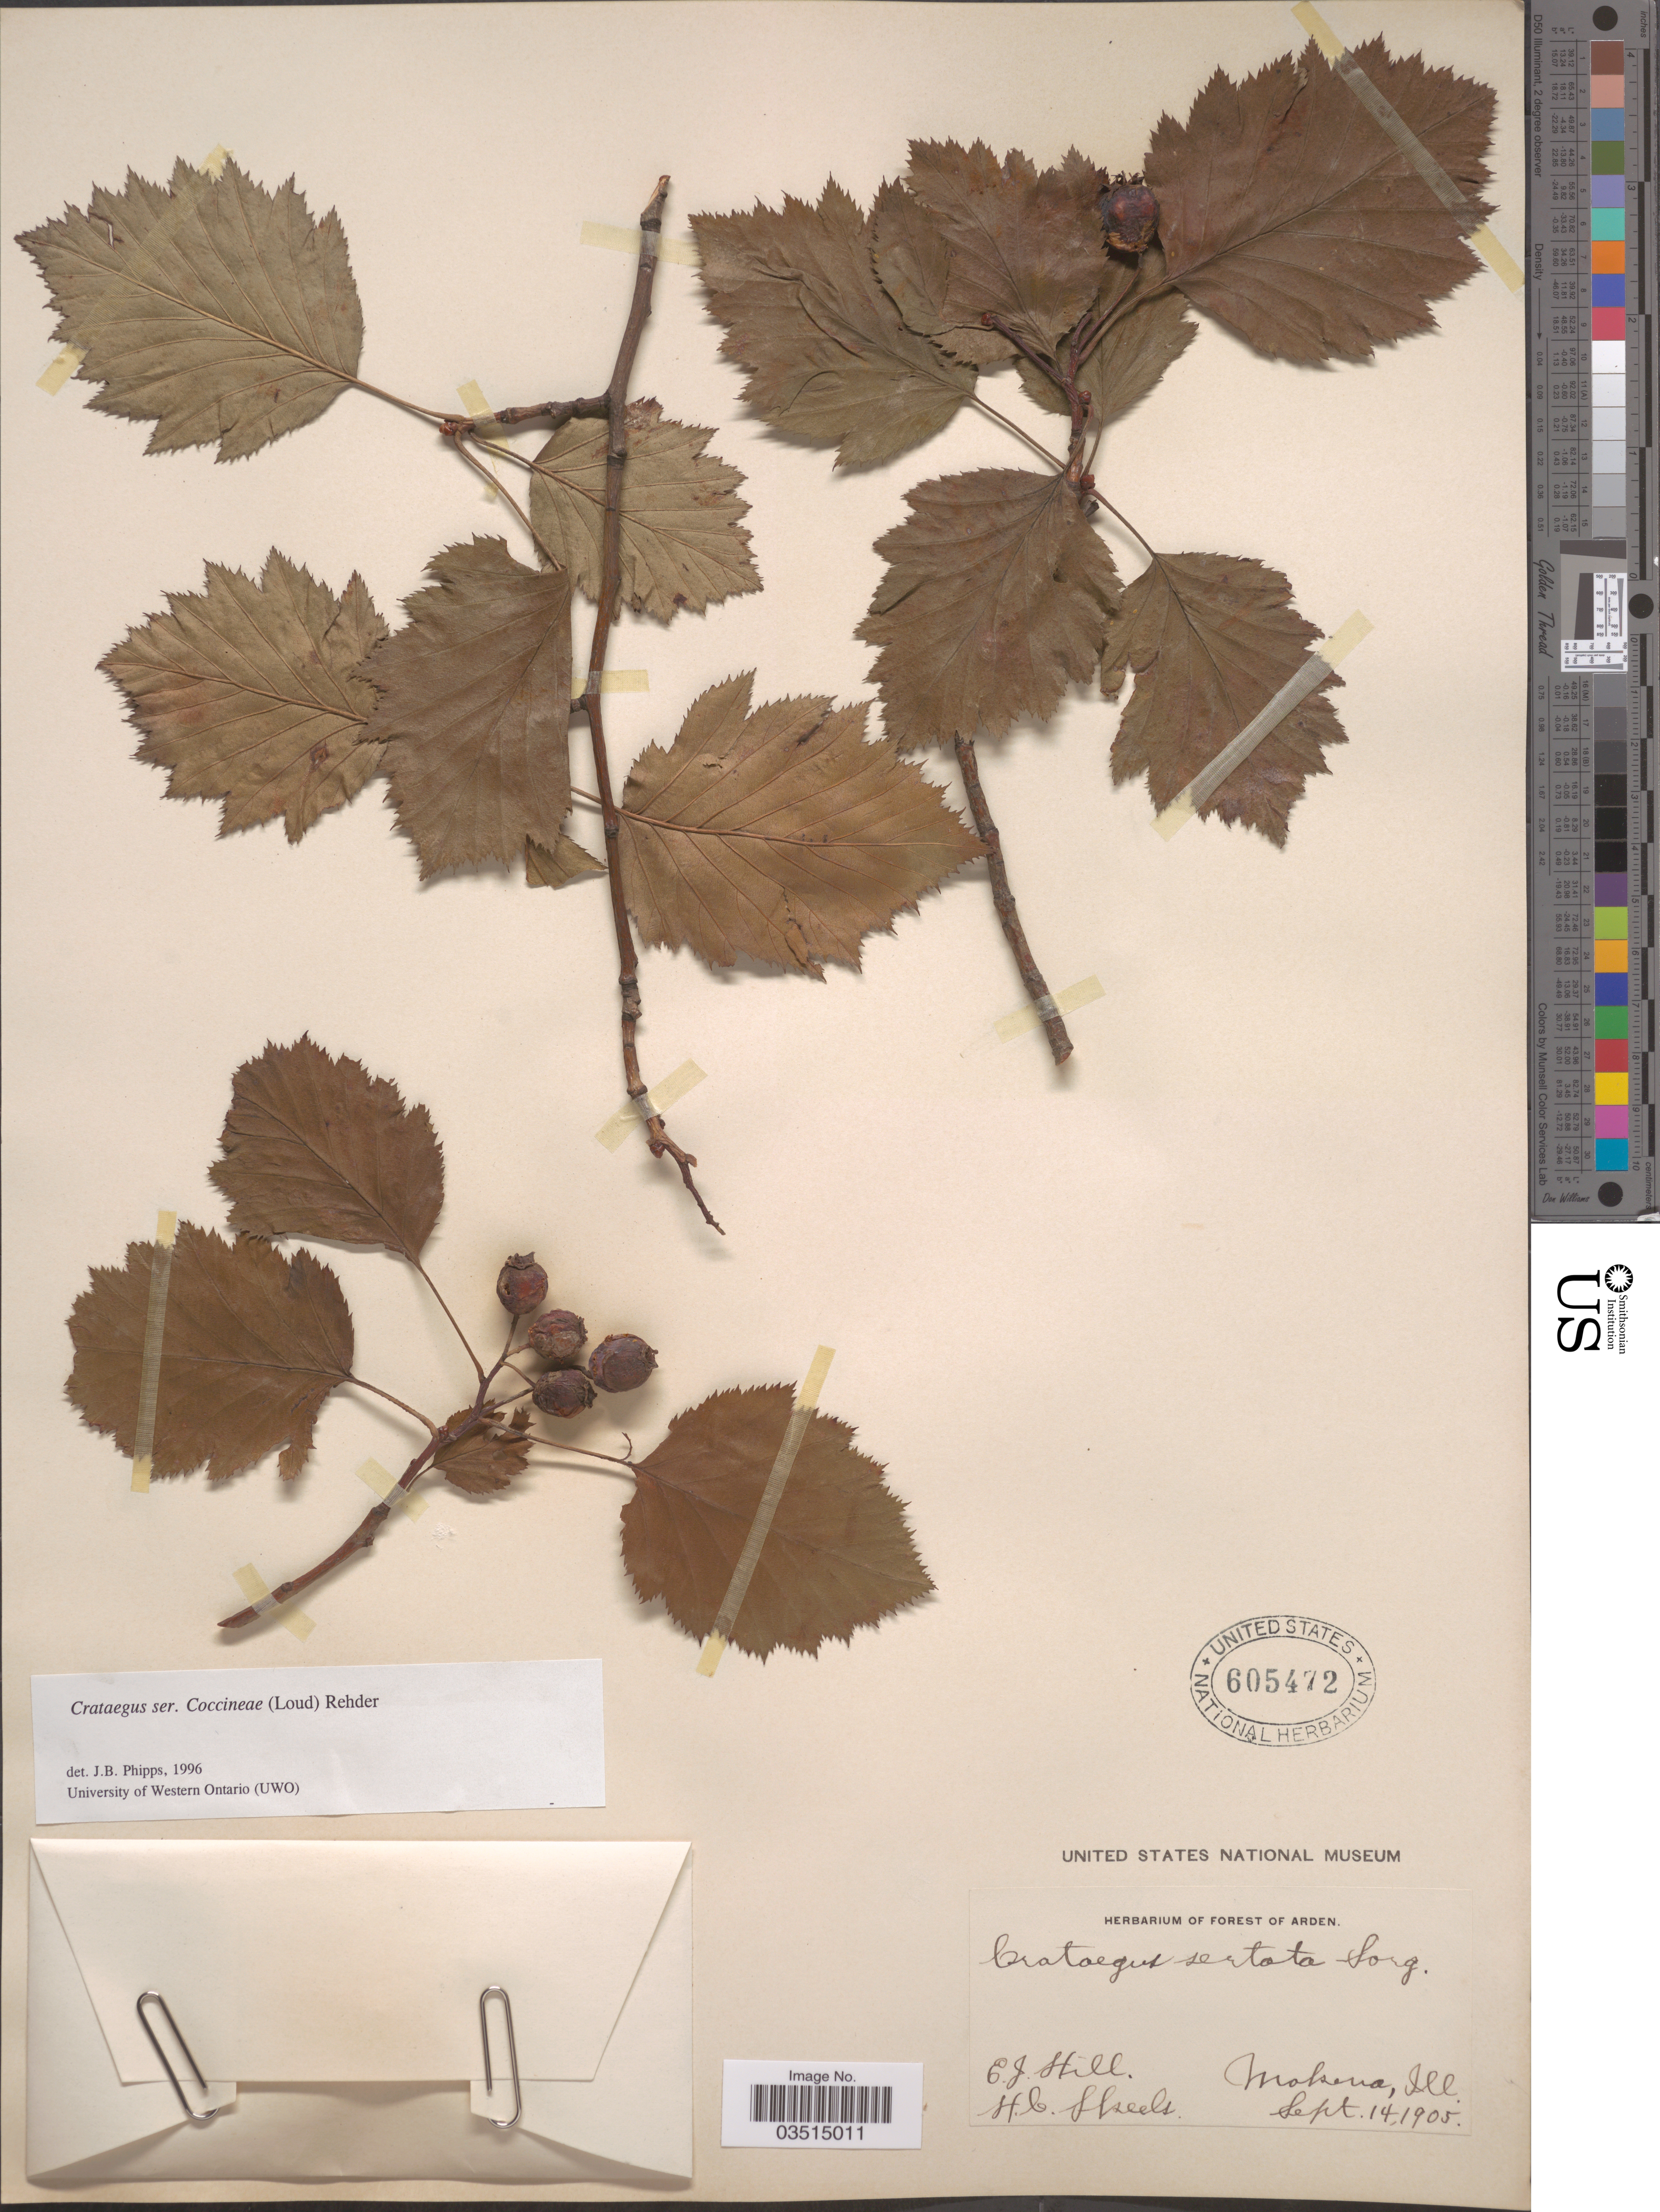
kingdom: Plantae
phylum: Tracheophyta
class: Magnoliopsida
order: Rosales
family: Rosaceae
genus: Crataegus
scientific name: Crataegus holmesiana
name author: Ashe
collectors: E. J. Hill & H. Skeels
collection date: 1905-09-14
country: United States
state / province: Illinois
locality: Mokena.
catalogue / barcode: US 605472